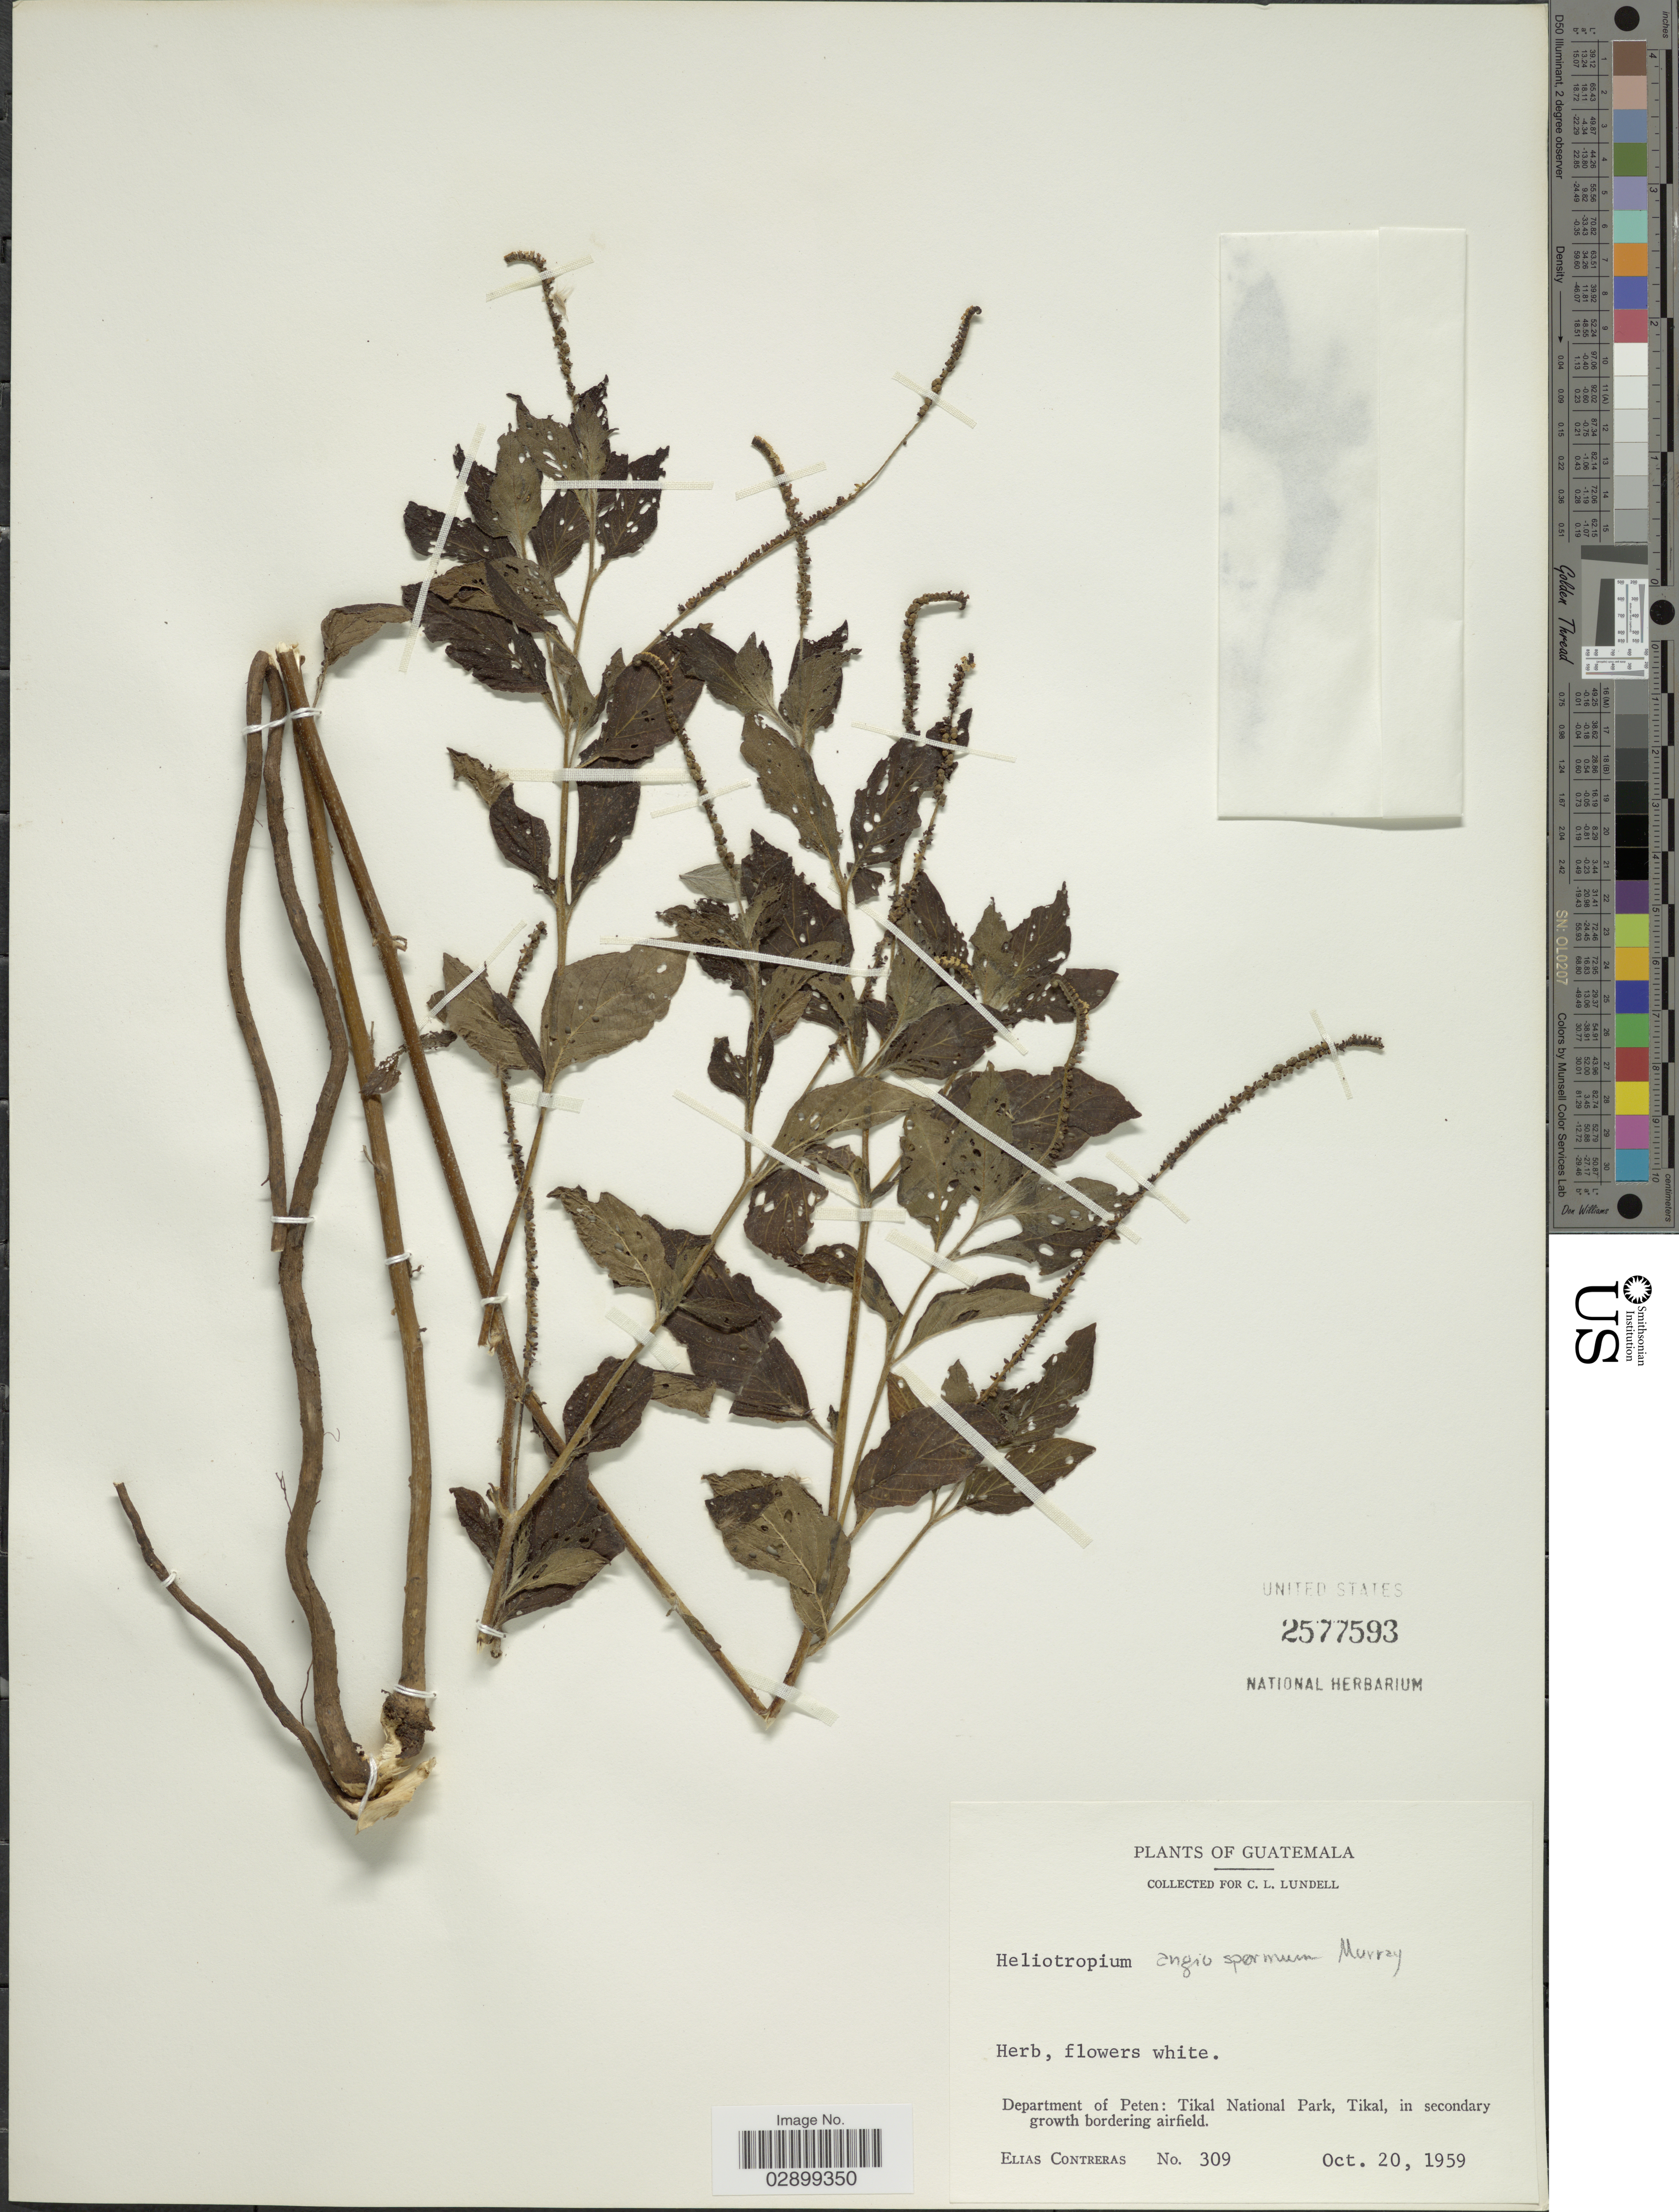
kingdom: Plantae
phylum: Tracheophyta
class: Magnoliopsida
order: Boraginales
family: Heliotropiaceae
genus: Heliotropium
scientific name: Heliotropium angiospermum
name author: Murray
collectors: E. Contreras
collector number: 309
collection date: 1959-10-20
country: Guatemala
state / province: El Petén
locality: Department of Peten: Tikal National Park, Tikal, in secondary growth bordering airfield.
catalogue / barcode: US 2577593